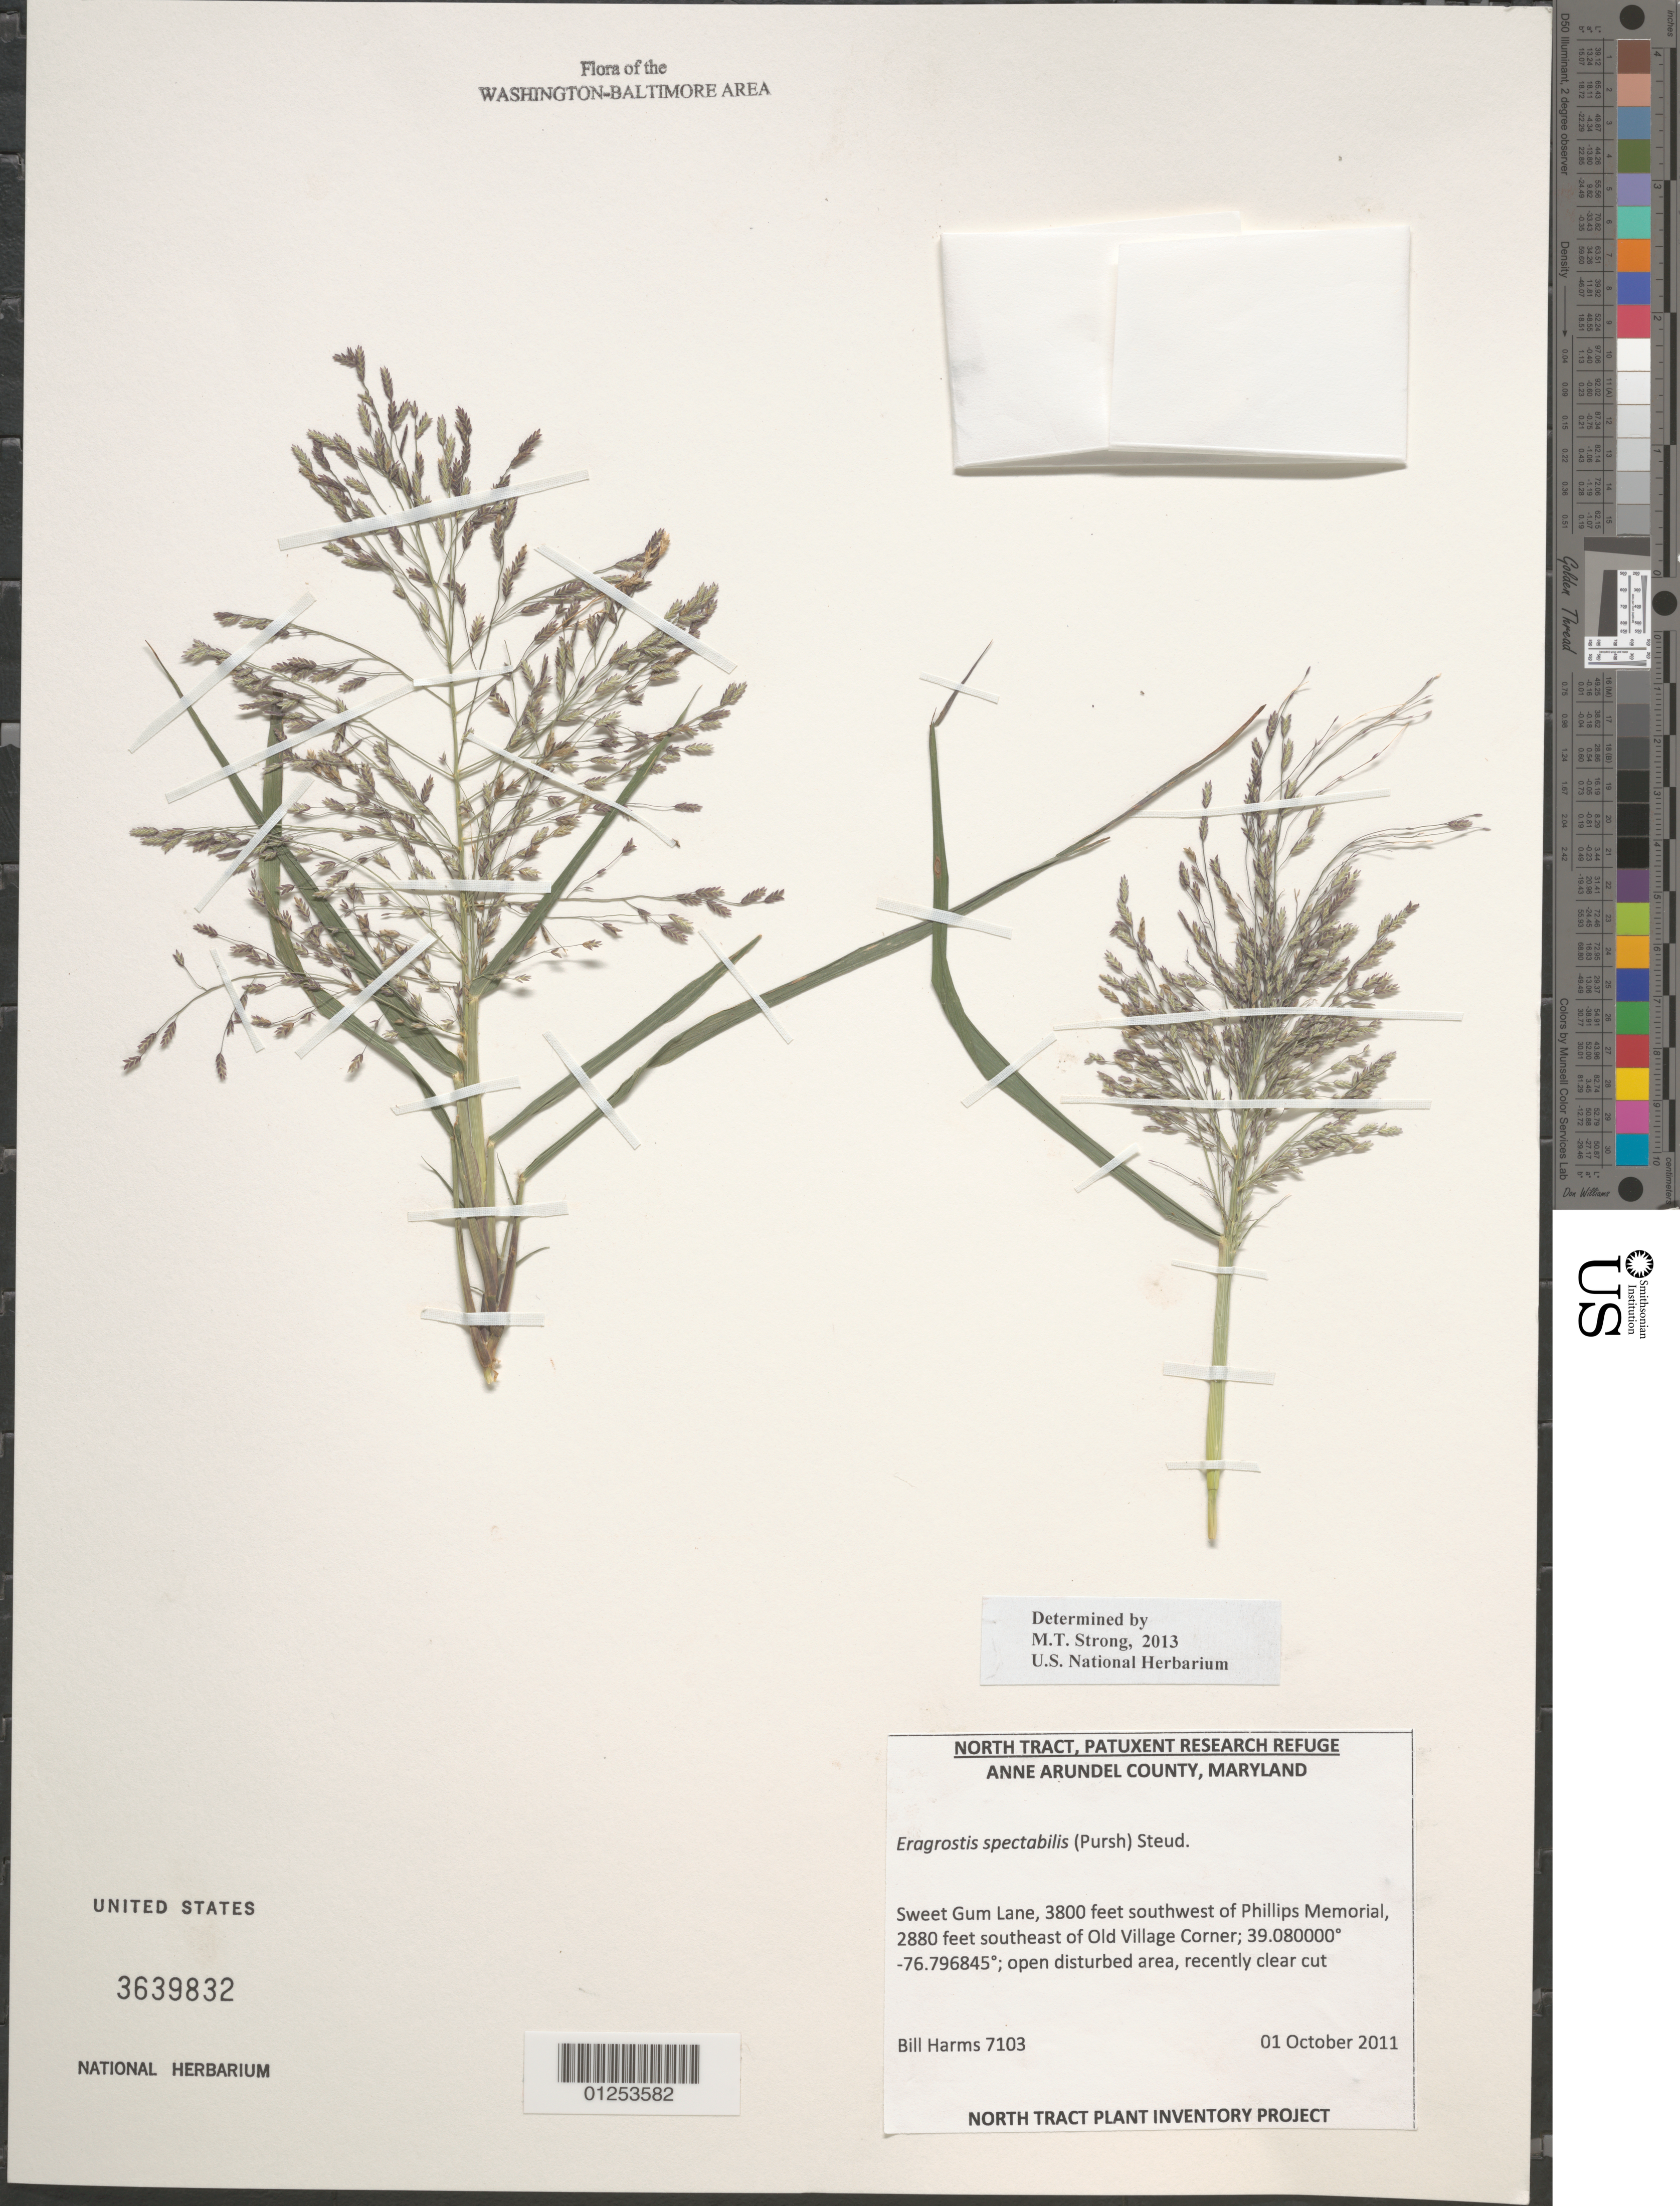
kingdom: Plantae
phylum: Tracheophyta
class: Liliopsida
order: Poales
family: Poaceae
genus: Eragrostis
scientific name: Eragrostis spectabilis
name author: (Pursh) Steud.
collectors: B. Harms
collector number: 7103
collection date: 2011-10-01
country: United States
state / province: Maryland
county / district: Anne Arundel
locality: Sweet Gum Lane, 3800 feet southwest of Phillips Memorial, 2880 feet southeast of Old Village Corner.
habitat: Open disturbed area, recently clear cut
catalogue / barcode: US 3639832